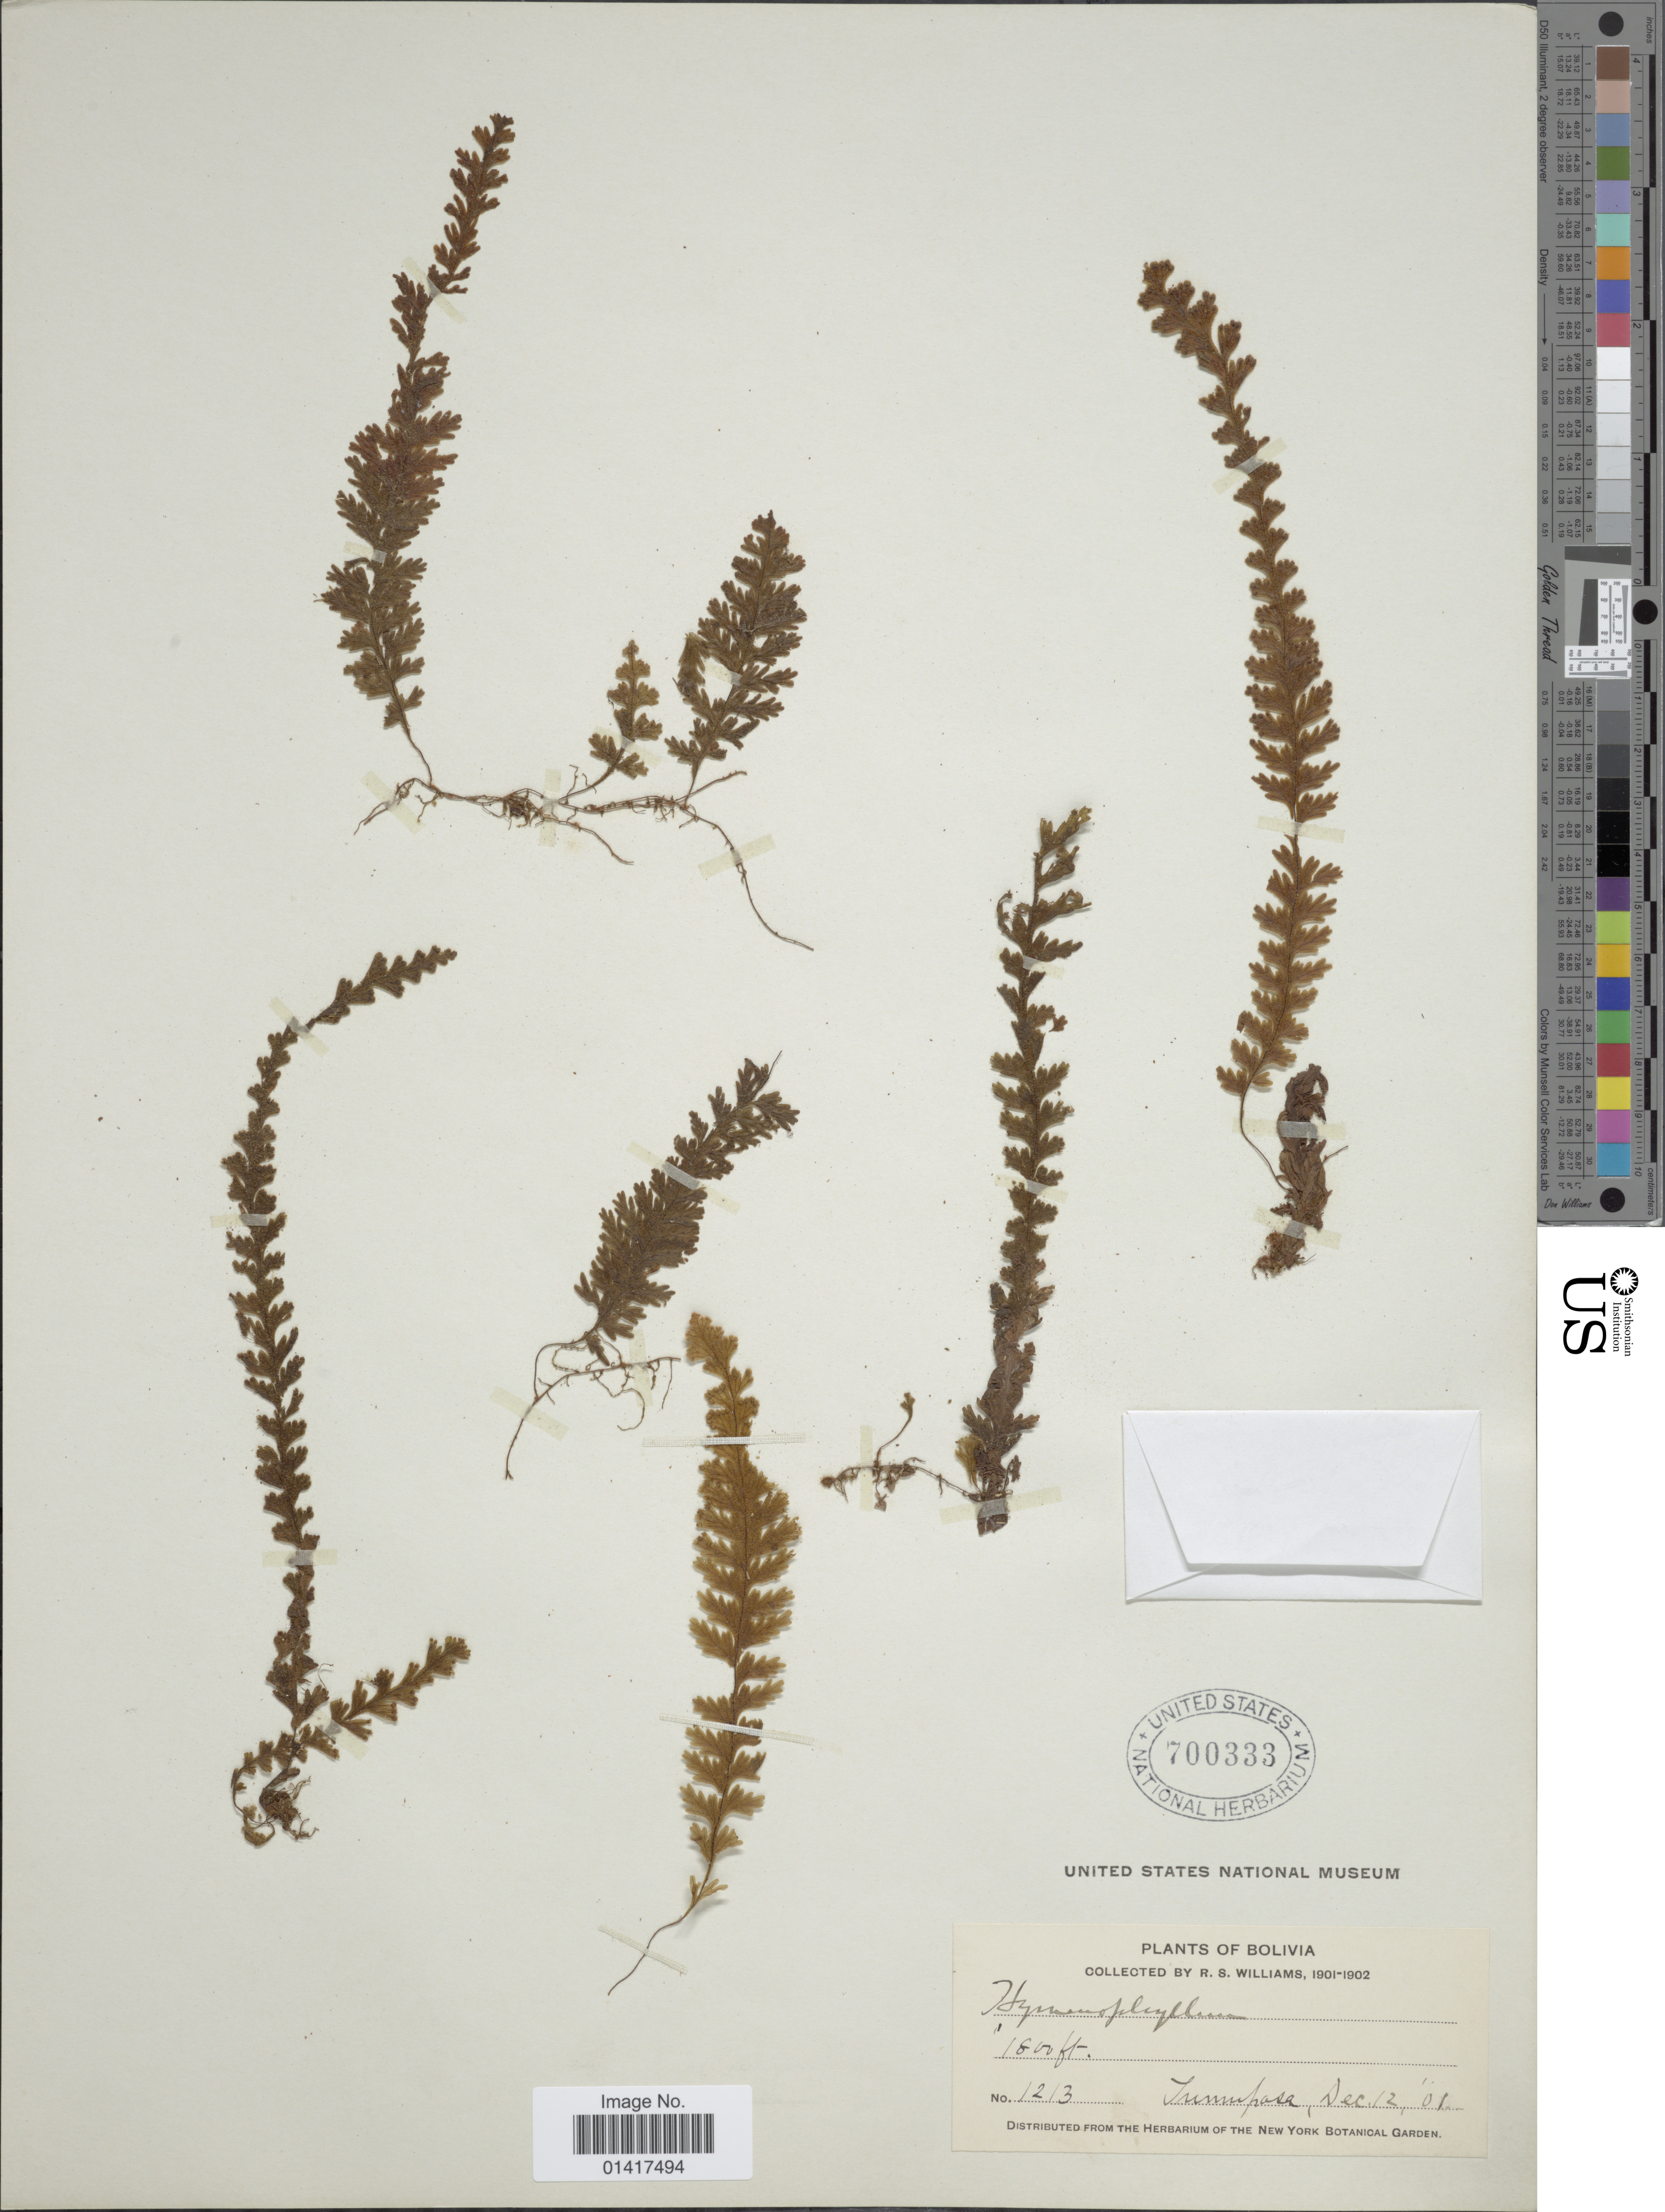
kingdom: Plantae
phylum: Tracheophyta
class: Polypodiopsida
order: Hymenophyllales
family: Hymenophyllaceae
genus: Hymenophyllum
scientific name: Hymenophyllum sp.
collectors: R. S. Williams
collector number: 1213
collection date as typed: Dec. 12, '01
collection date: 1901-12-12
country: Bolivia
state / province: La Paz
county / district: Iturralde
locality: Tumupasa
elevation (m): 549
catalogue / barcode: US 700333